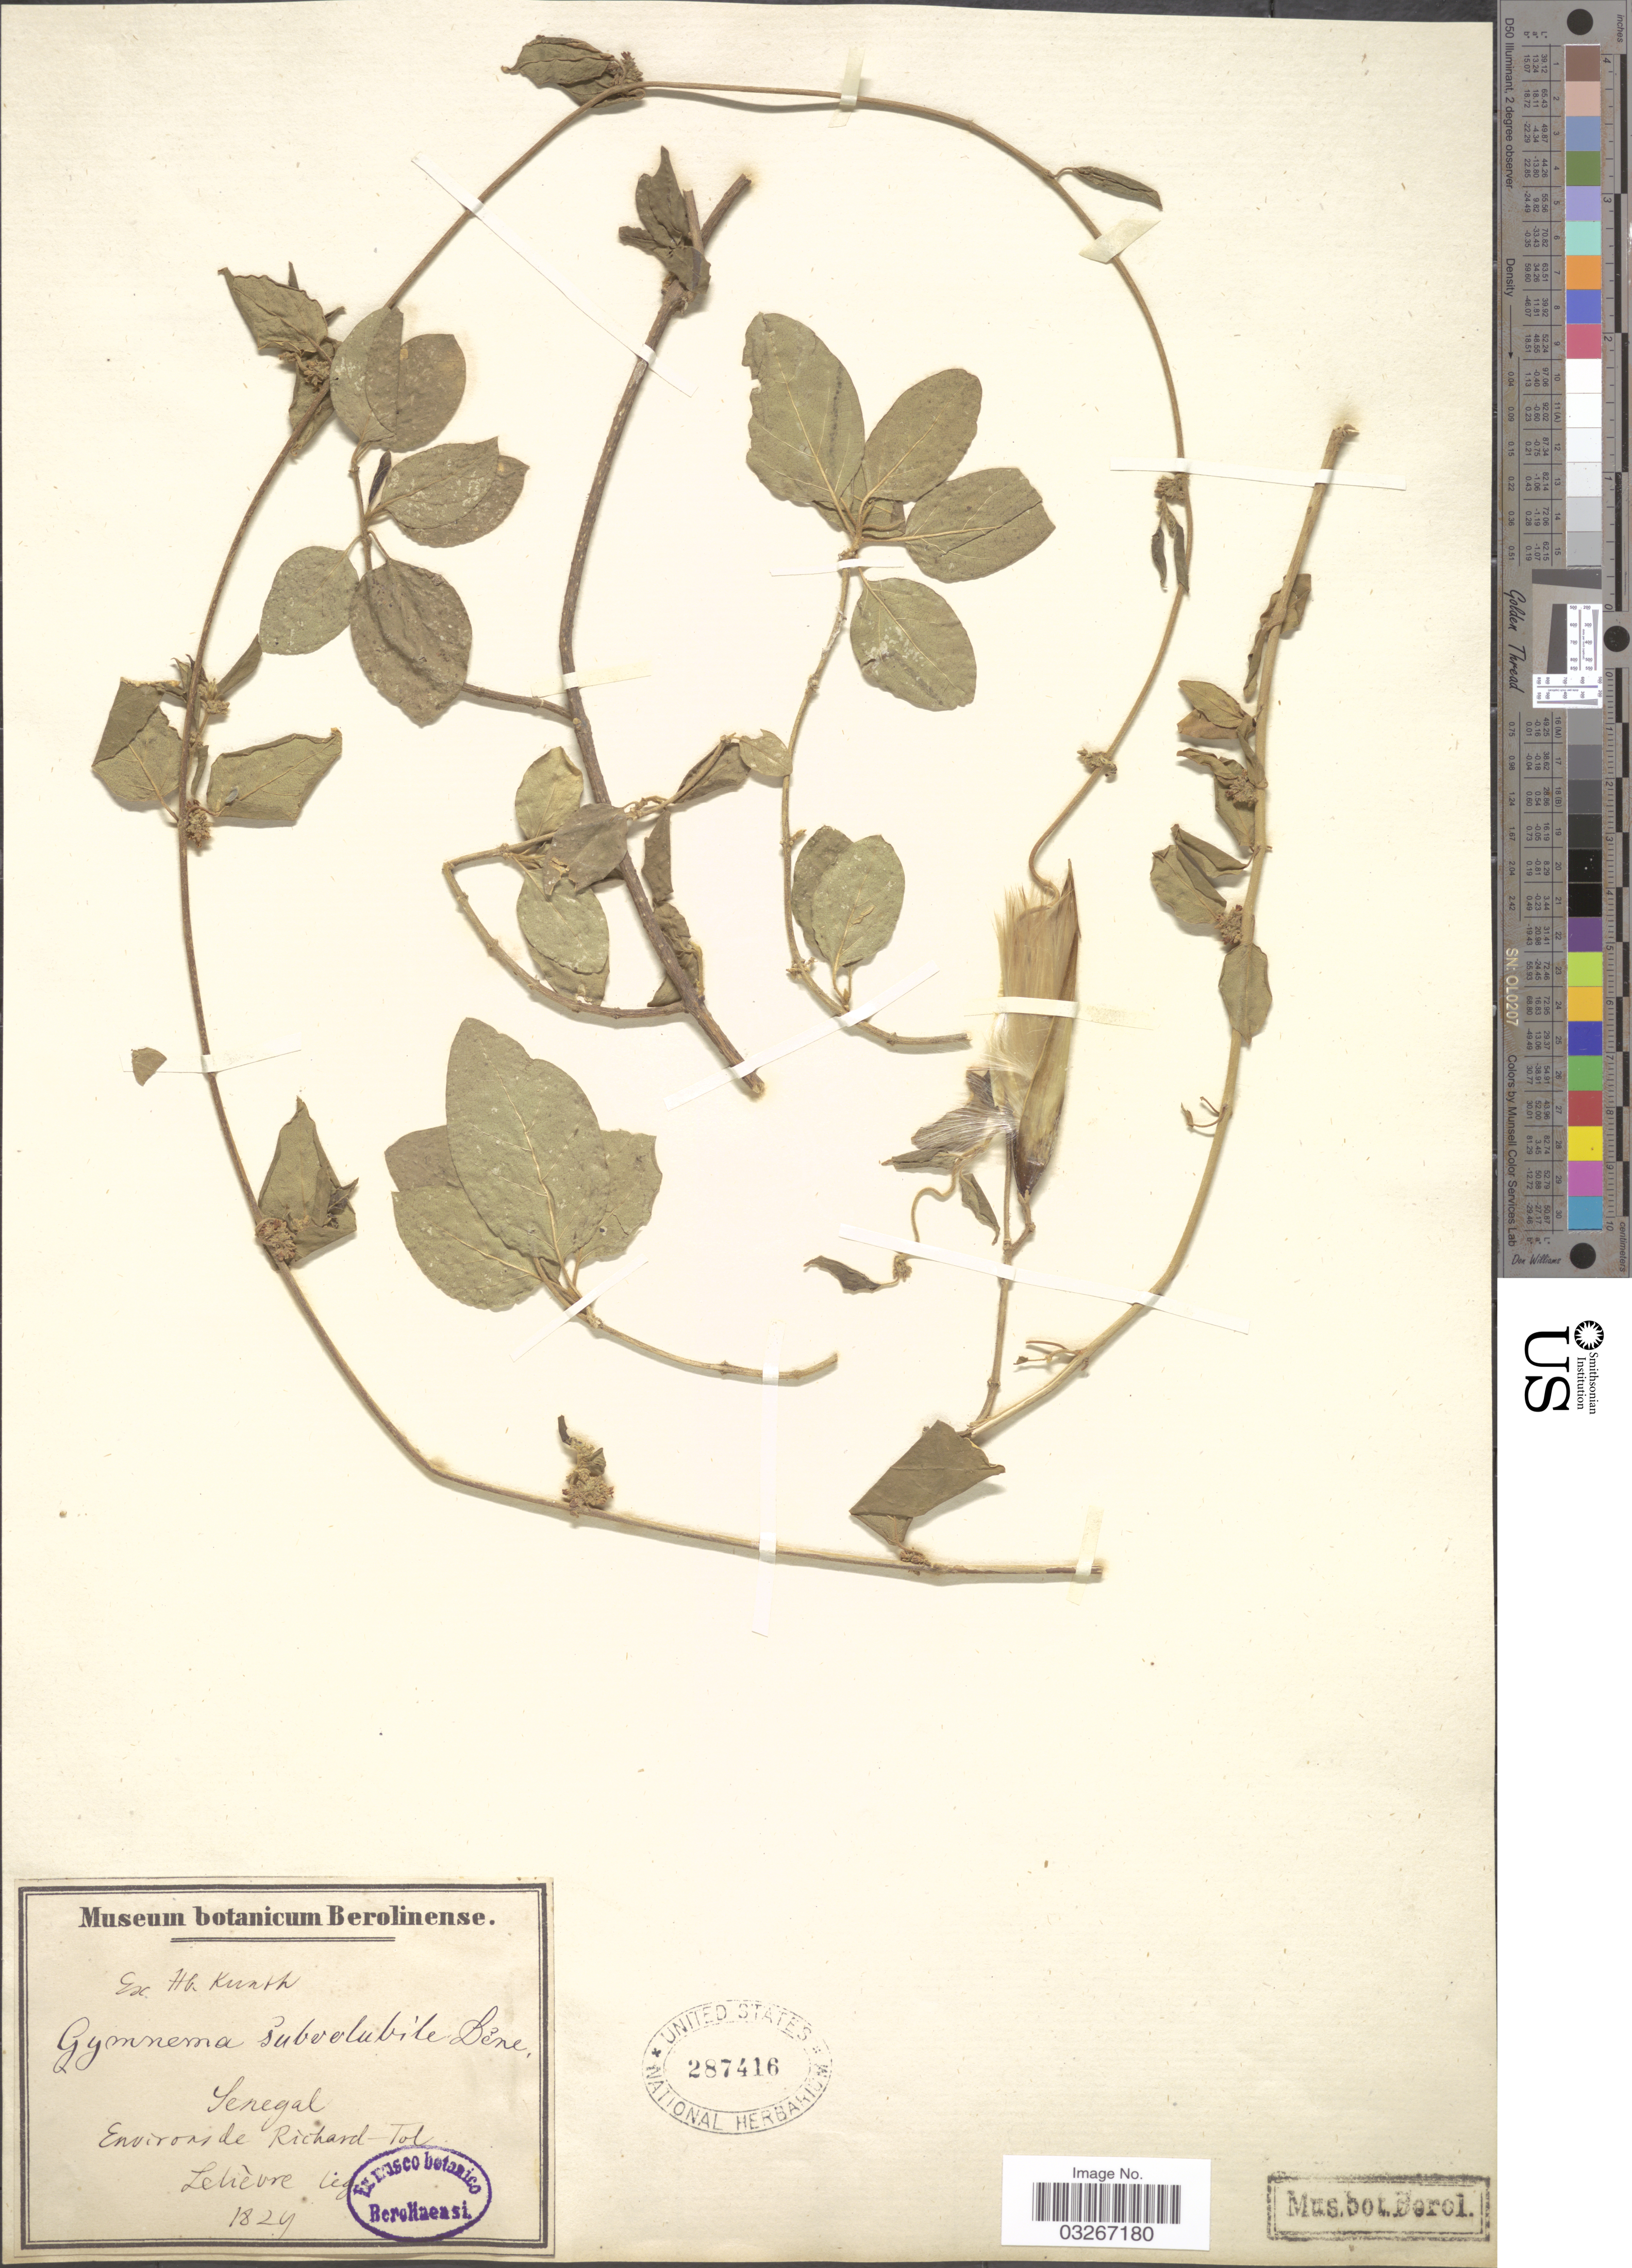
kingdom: Plantae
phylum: Tracheophyta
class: Magnoliopsida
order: Gentianales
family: Apocynaceae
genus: Gymnema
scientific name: Gymnema subvolubile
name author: (Schumach.) Decne.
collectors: Lehèvre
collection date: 1829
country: Senegal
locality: Environs de Richard-Tol.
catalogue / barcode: US 287416